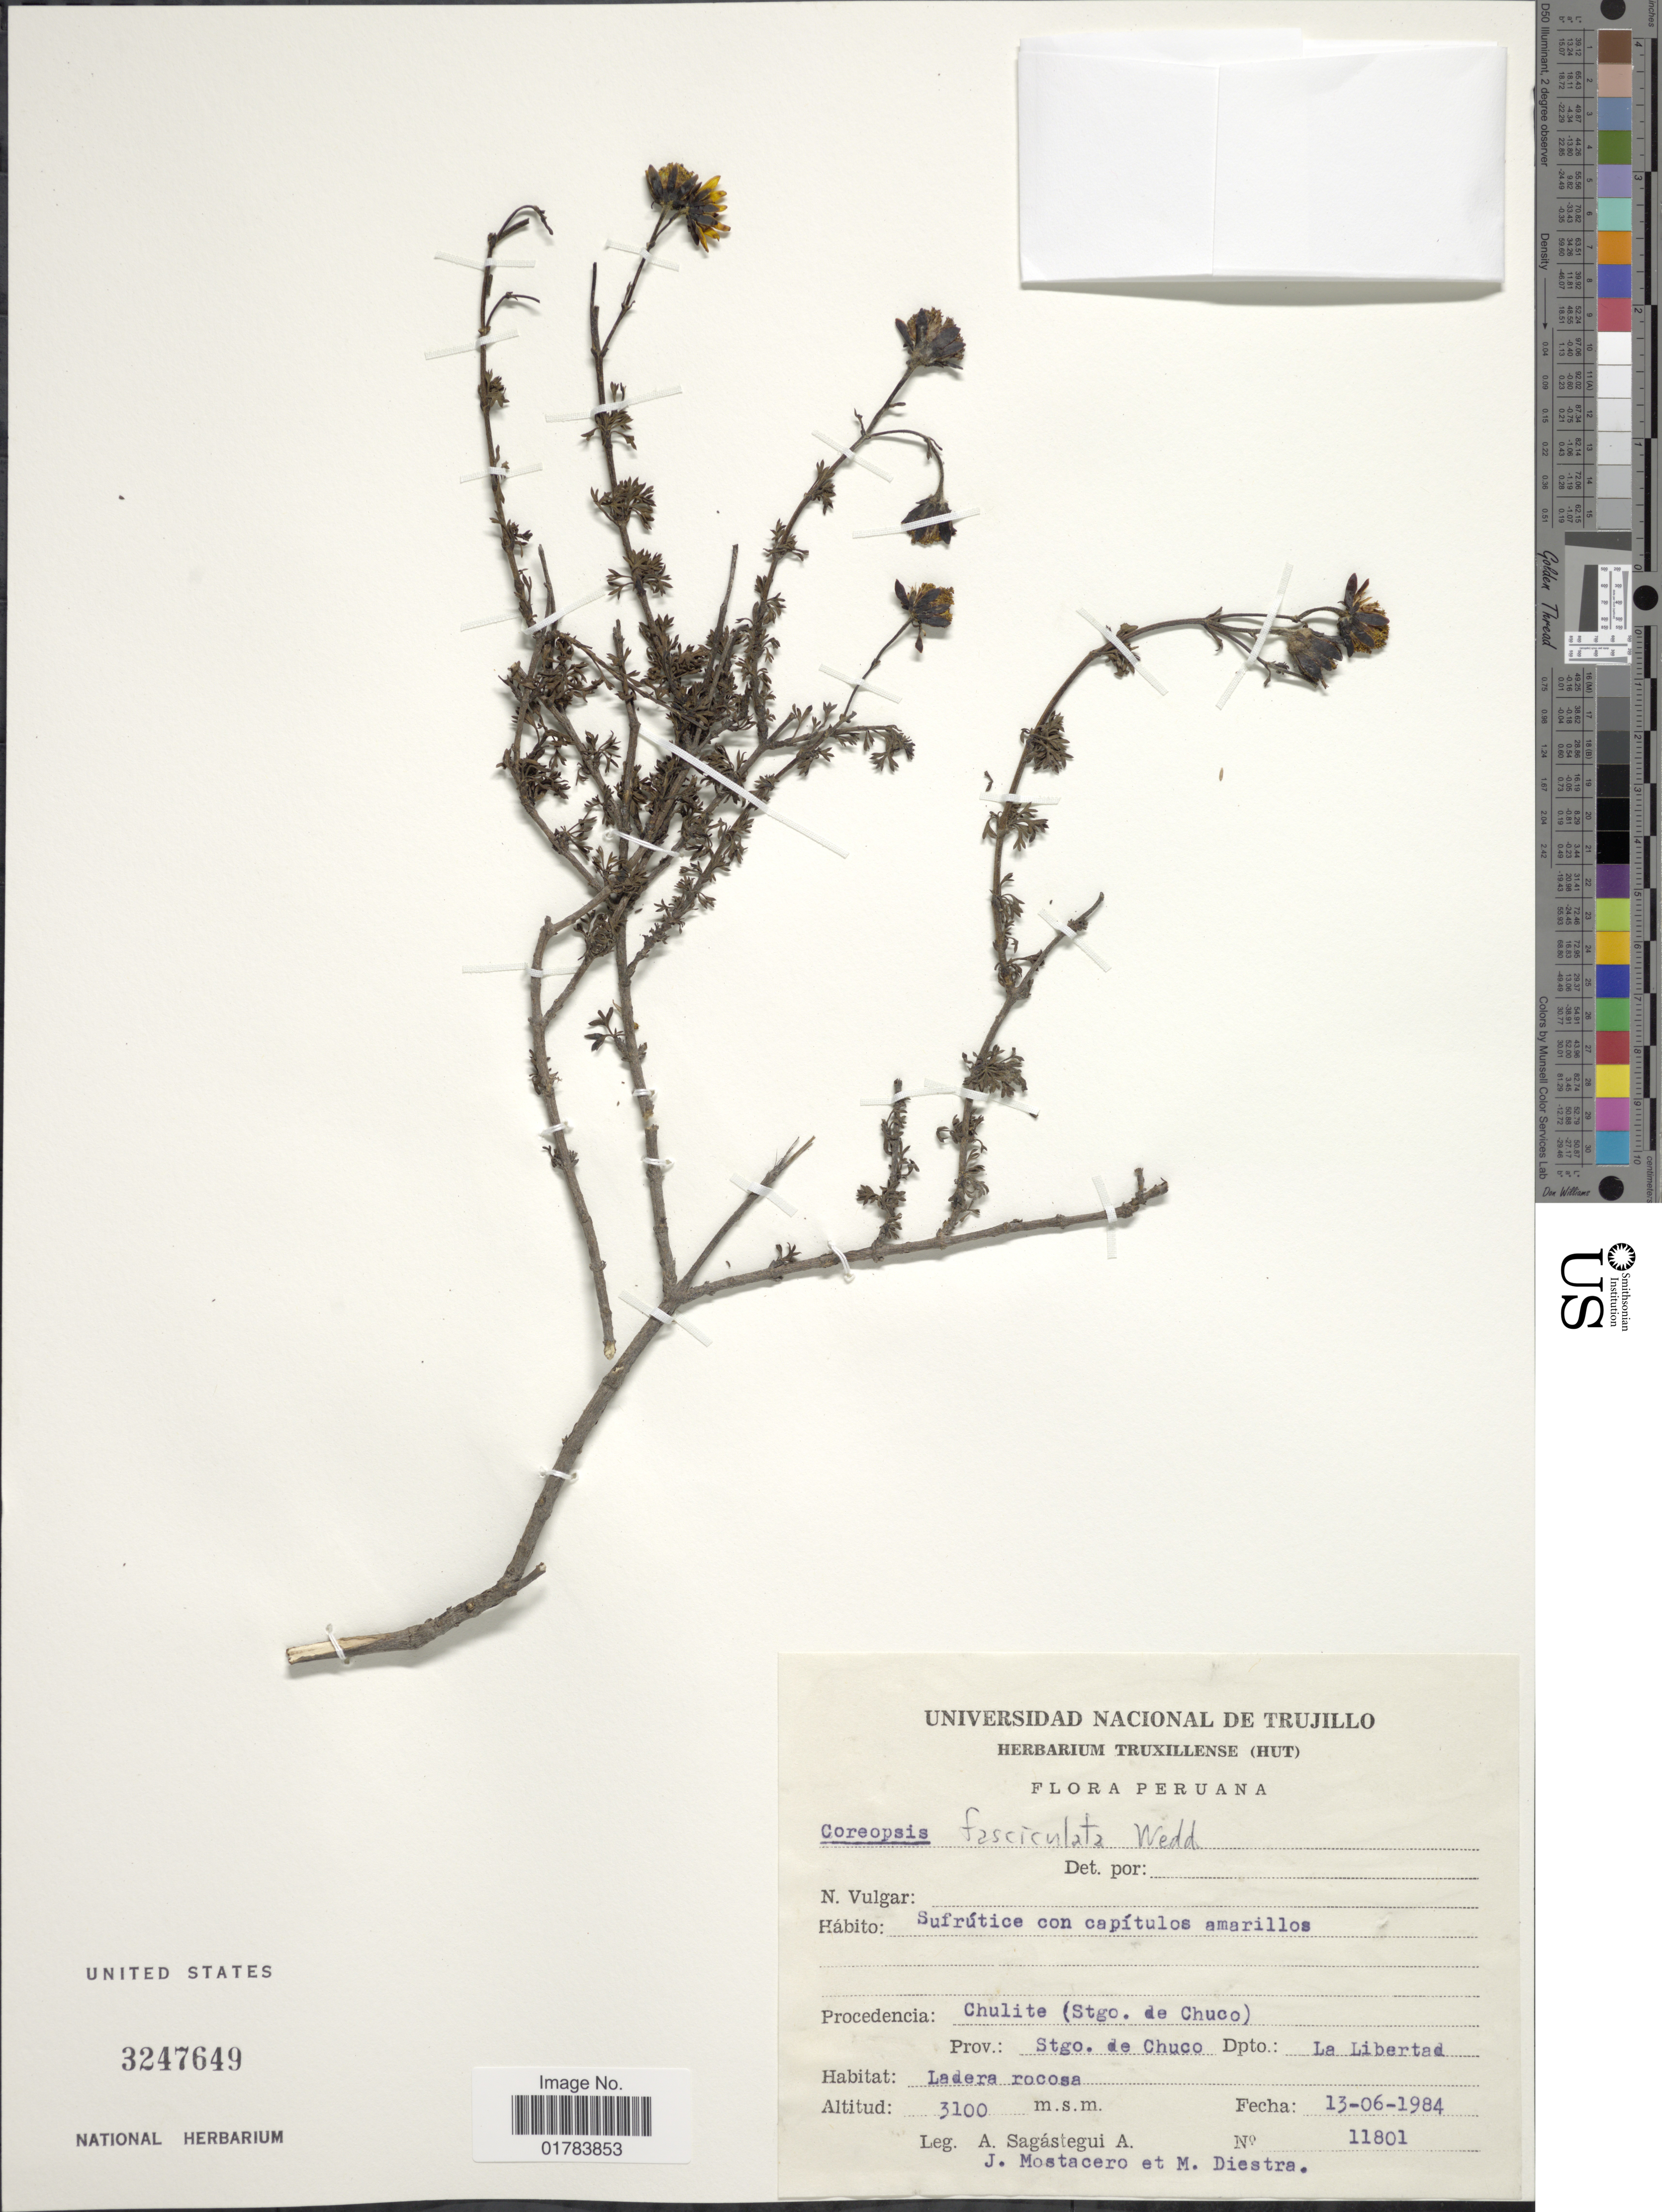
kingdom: Plantae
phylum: Tracheophyta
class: Magnoliopsida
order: Asterales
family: Asteraceae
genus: Coreopsis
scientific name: Coreopsis fasciculata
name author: Wedd.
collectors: A. Sagástegui A., J. Mostacero & M. Diestra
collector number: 11801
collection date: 1984-06-13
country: Peru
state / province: La Libertad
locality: Procedencia: Chulite (stgo. de Chuco) Prov. Stgo. de Chuco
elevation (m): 3100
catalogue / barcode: US 3247649